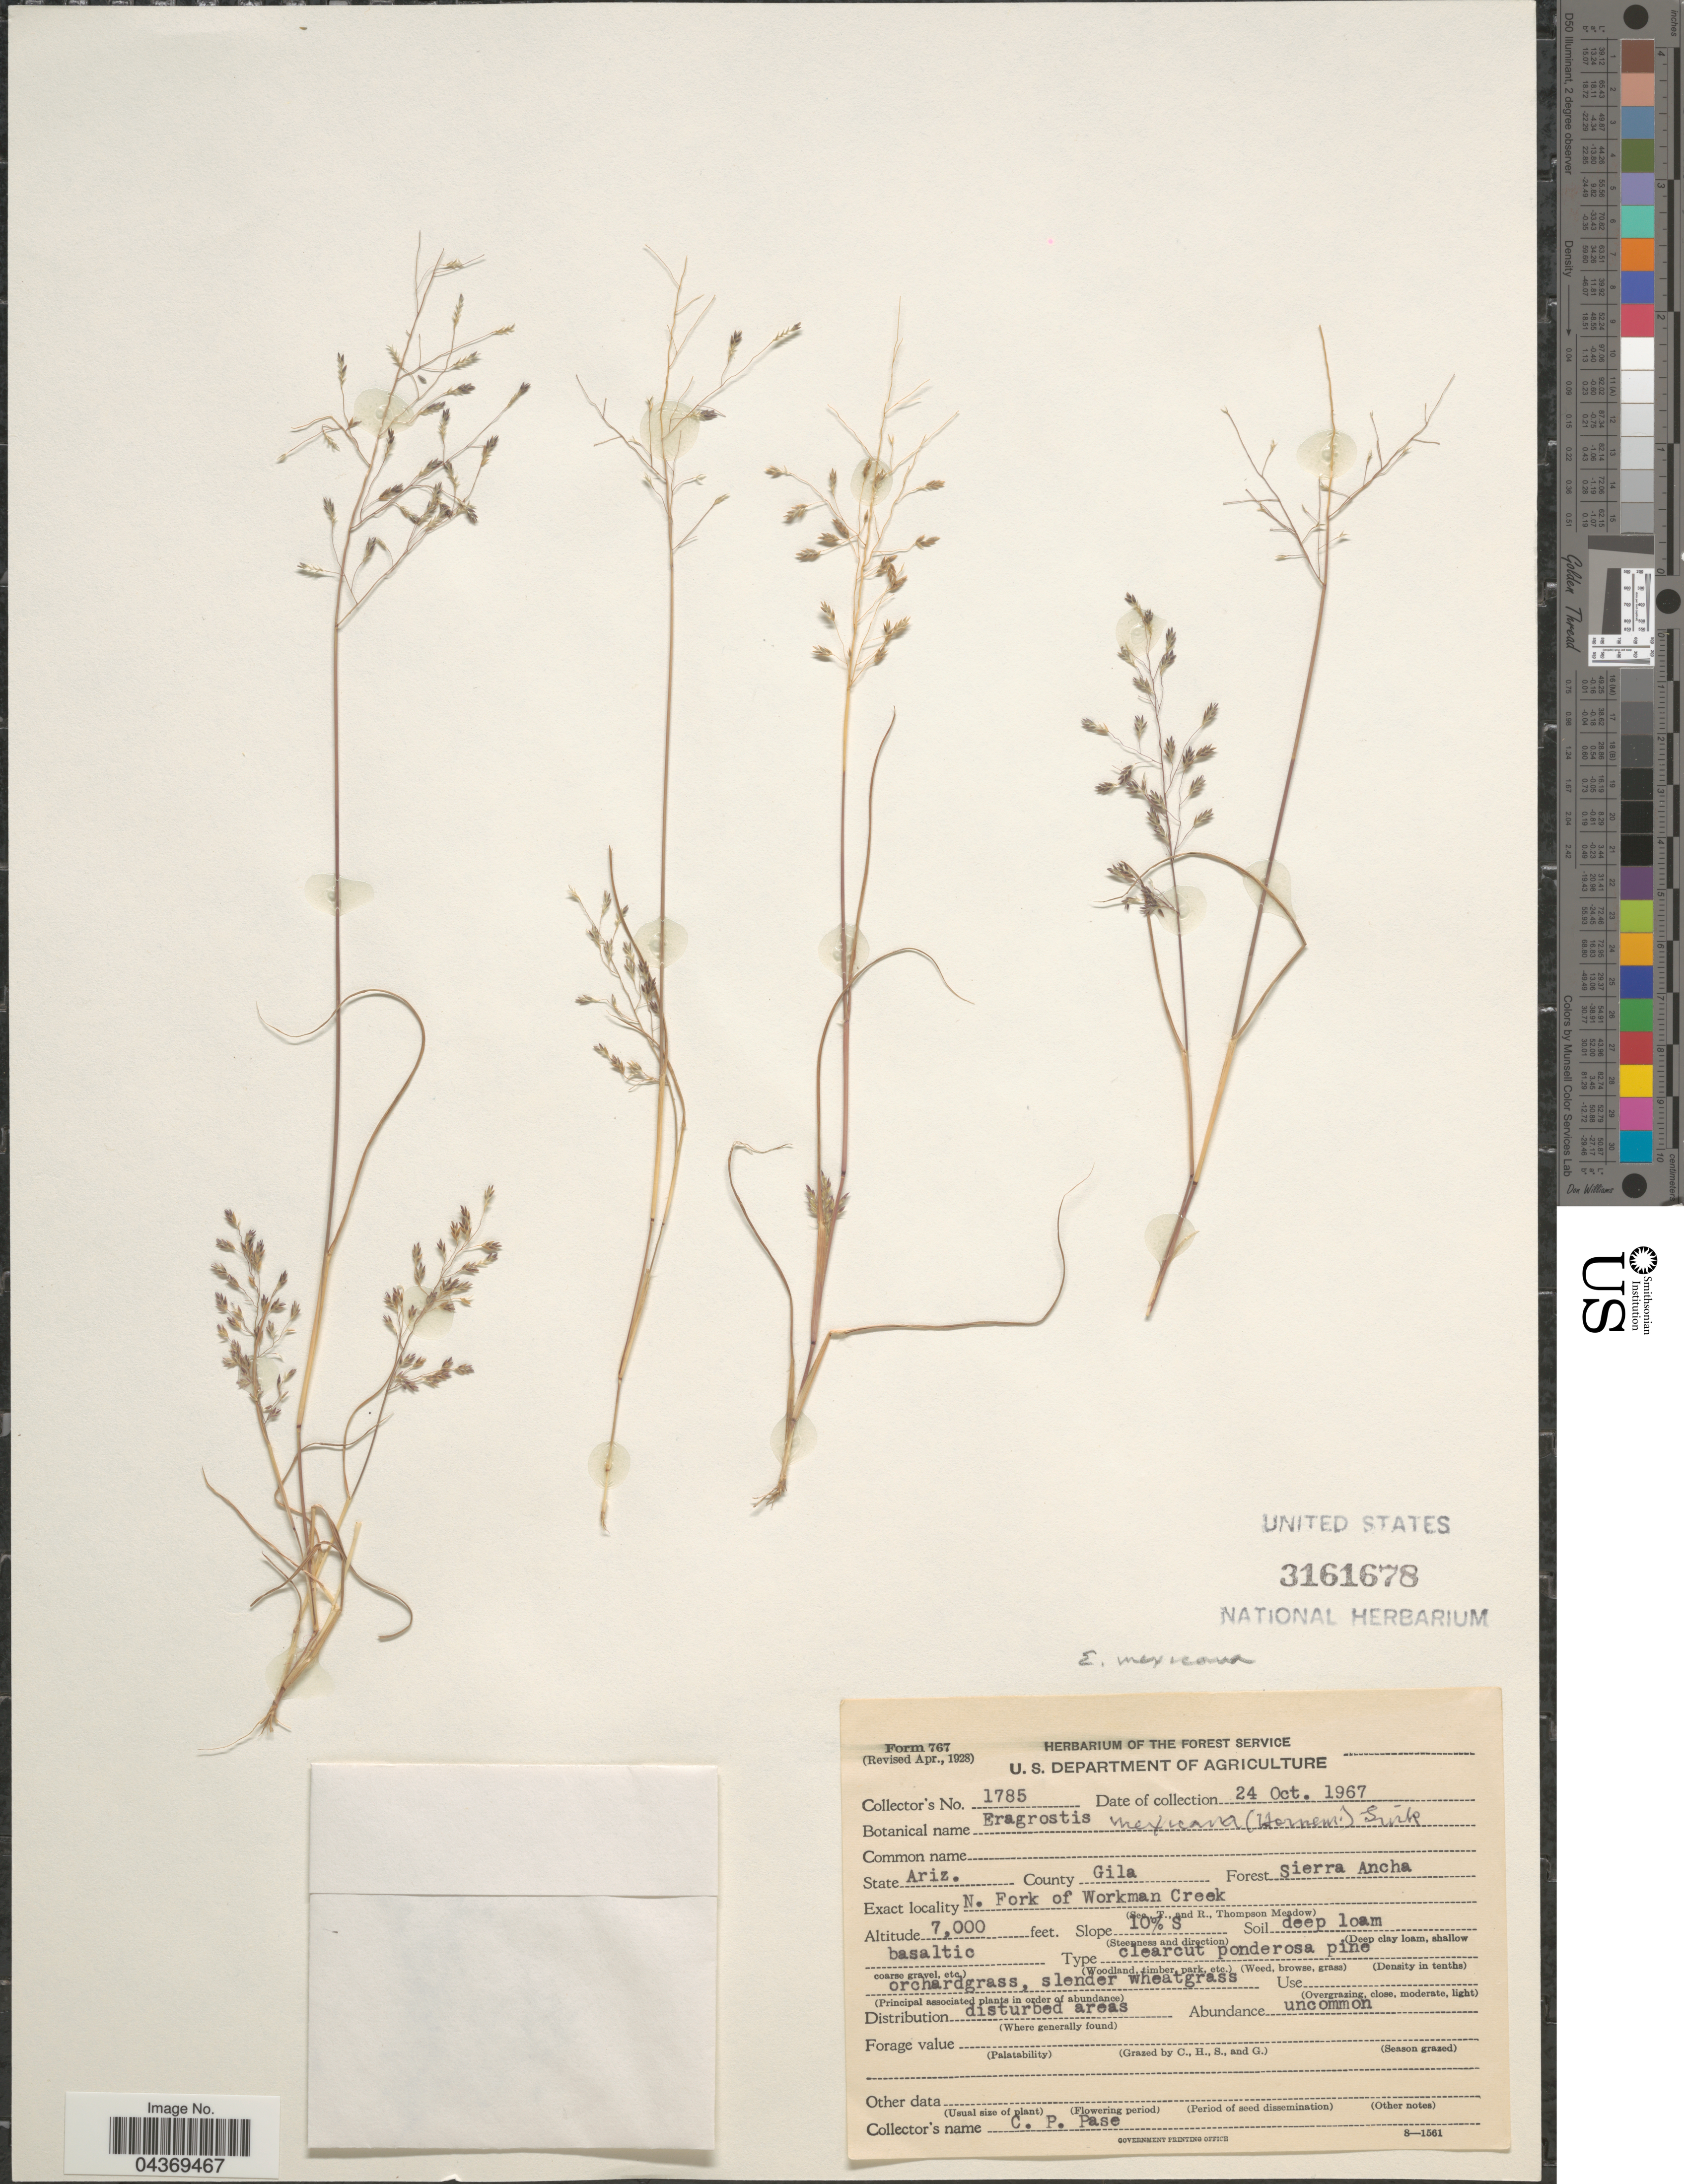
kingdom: Plantae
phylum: Tracheophyta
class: Liliopsida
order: Poales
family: Poaceae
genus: Eragrostis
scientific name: Eragrostis mexicana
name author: (Hornem.) Link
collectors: C. P. Pase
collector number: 1785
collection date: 1967-10-24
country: United States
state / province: Arizona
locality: County Gila. Forest Sierra Ancha. N. Fork of Workman Creek.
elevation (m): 2134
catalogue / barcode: US 3161678